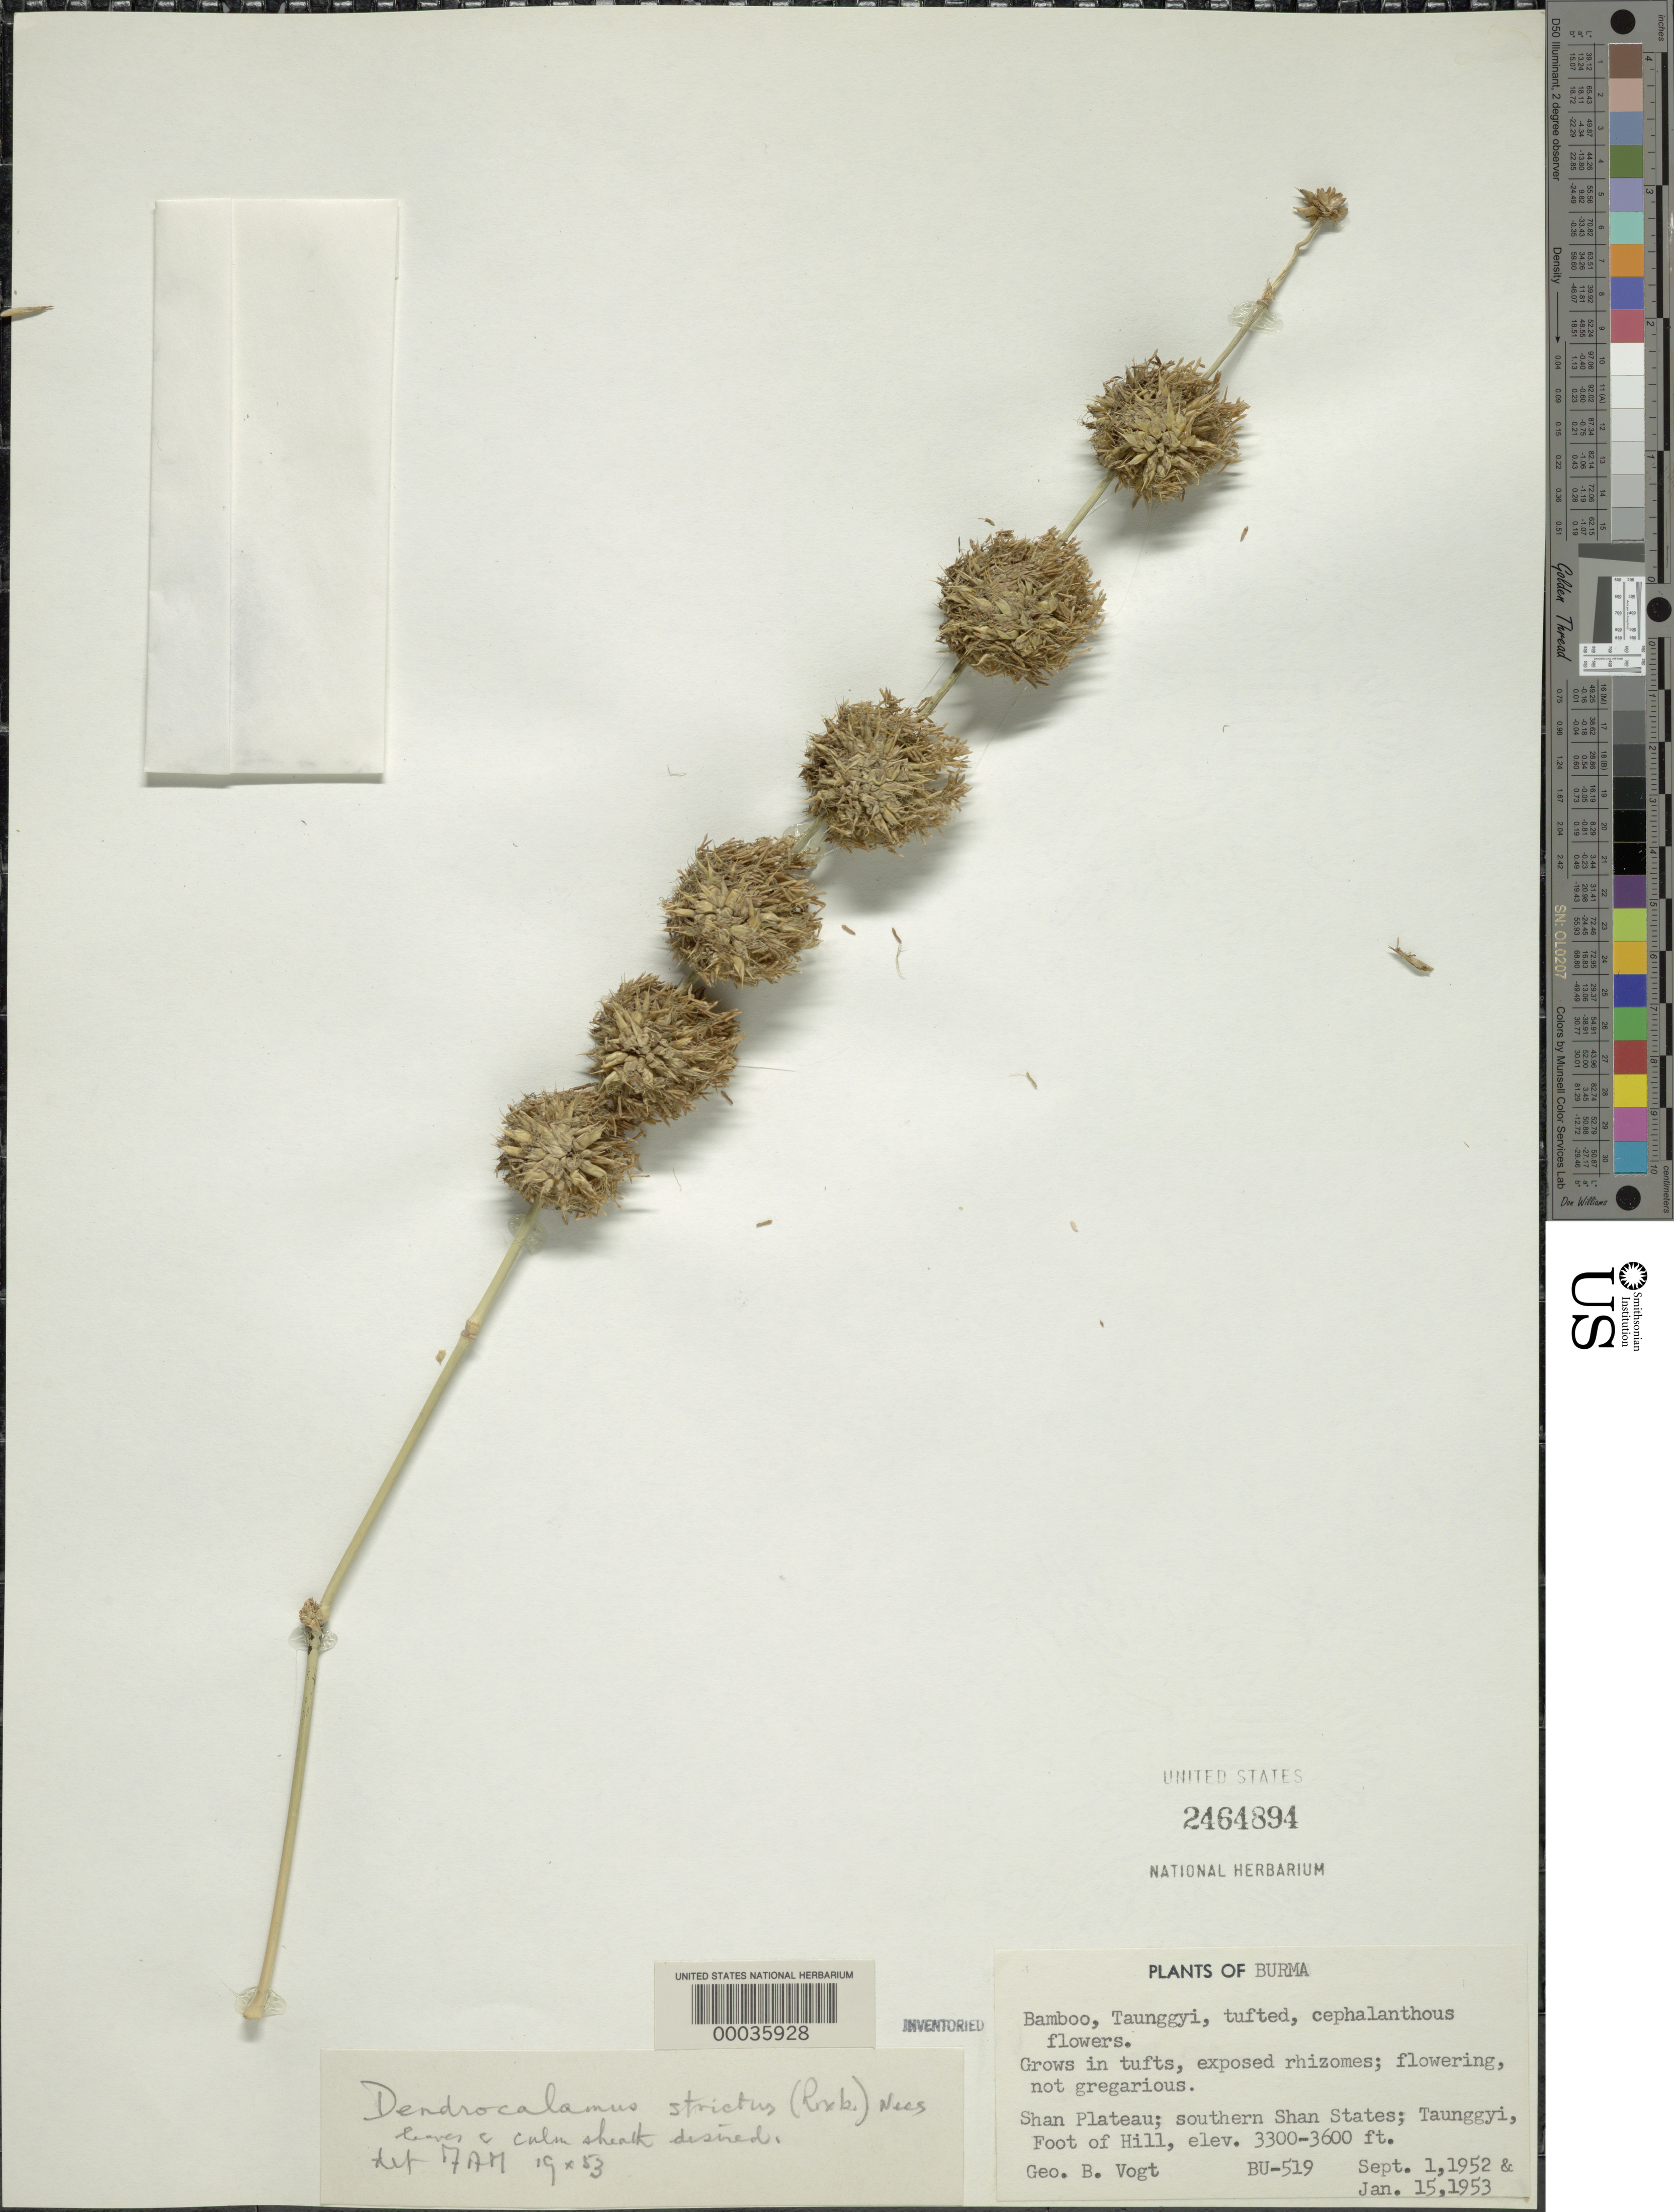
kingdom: Plantae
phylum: Tracheophyta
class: Liliopsida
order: Poales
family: Poaceae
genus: Dendrocalamus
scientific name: Dendrocalamus strictus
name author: (Roxb.) Nees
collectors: G. B. Vogt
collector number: Bu-519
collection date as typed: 01 Sep 1952 and 15 Jan 1953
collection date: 1952-09-01,1953-01-15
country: Myanmar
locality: Shan Plateau, Taunggyi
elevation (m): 1007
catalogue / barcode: US 2464894